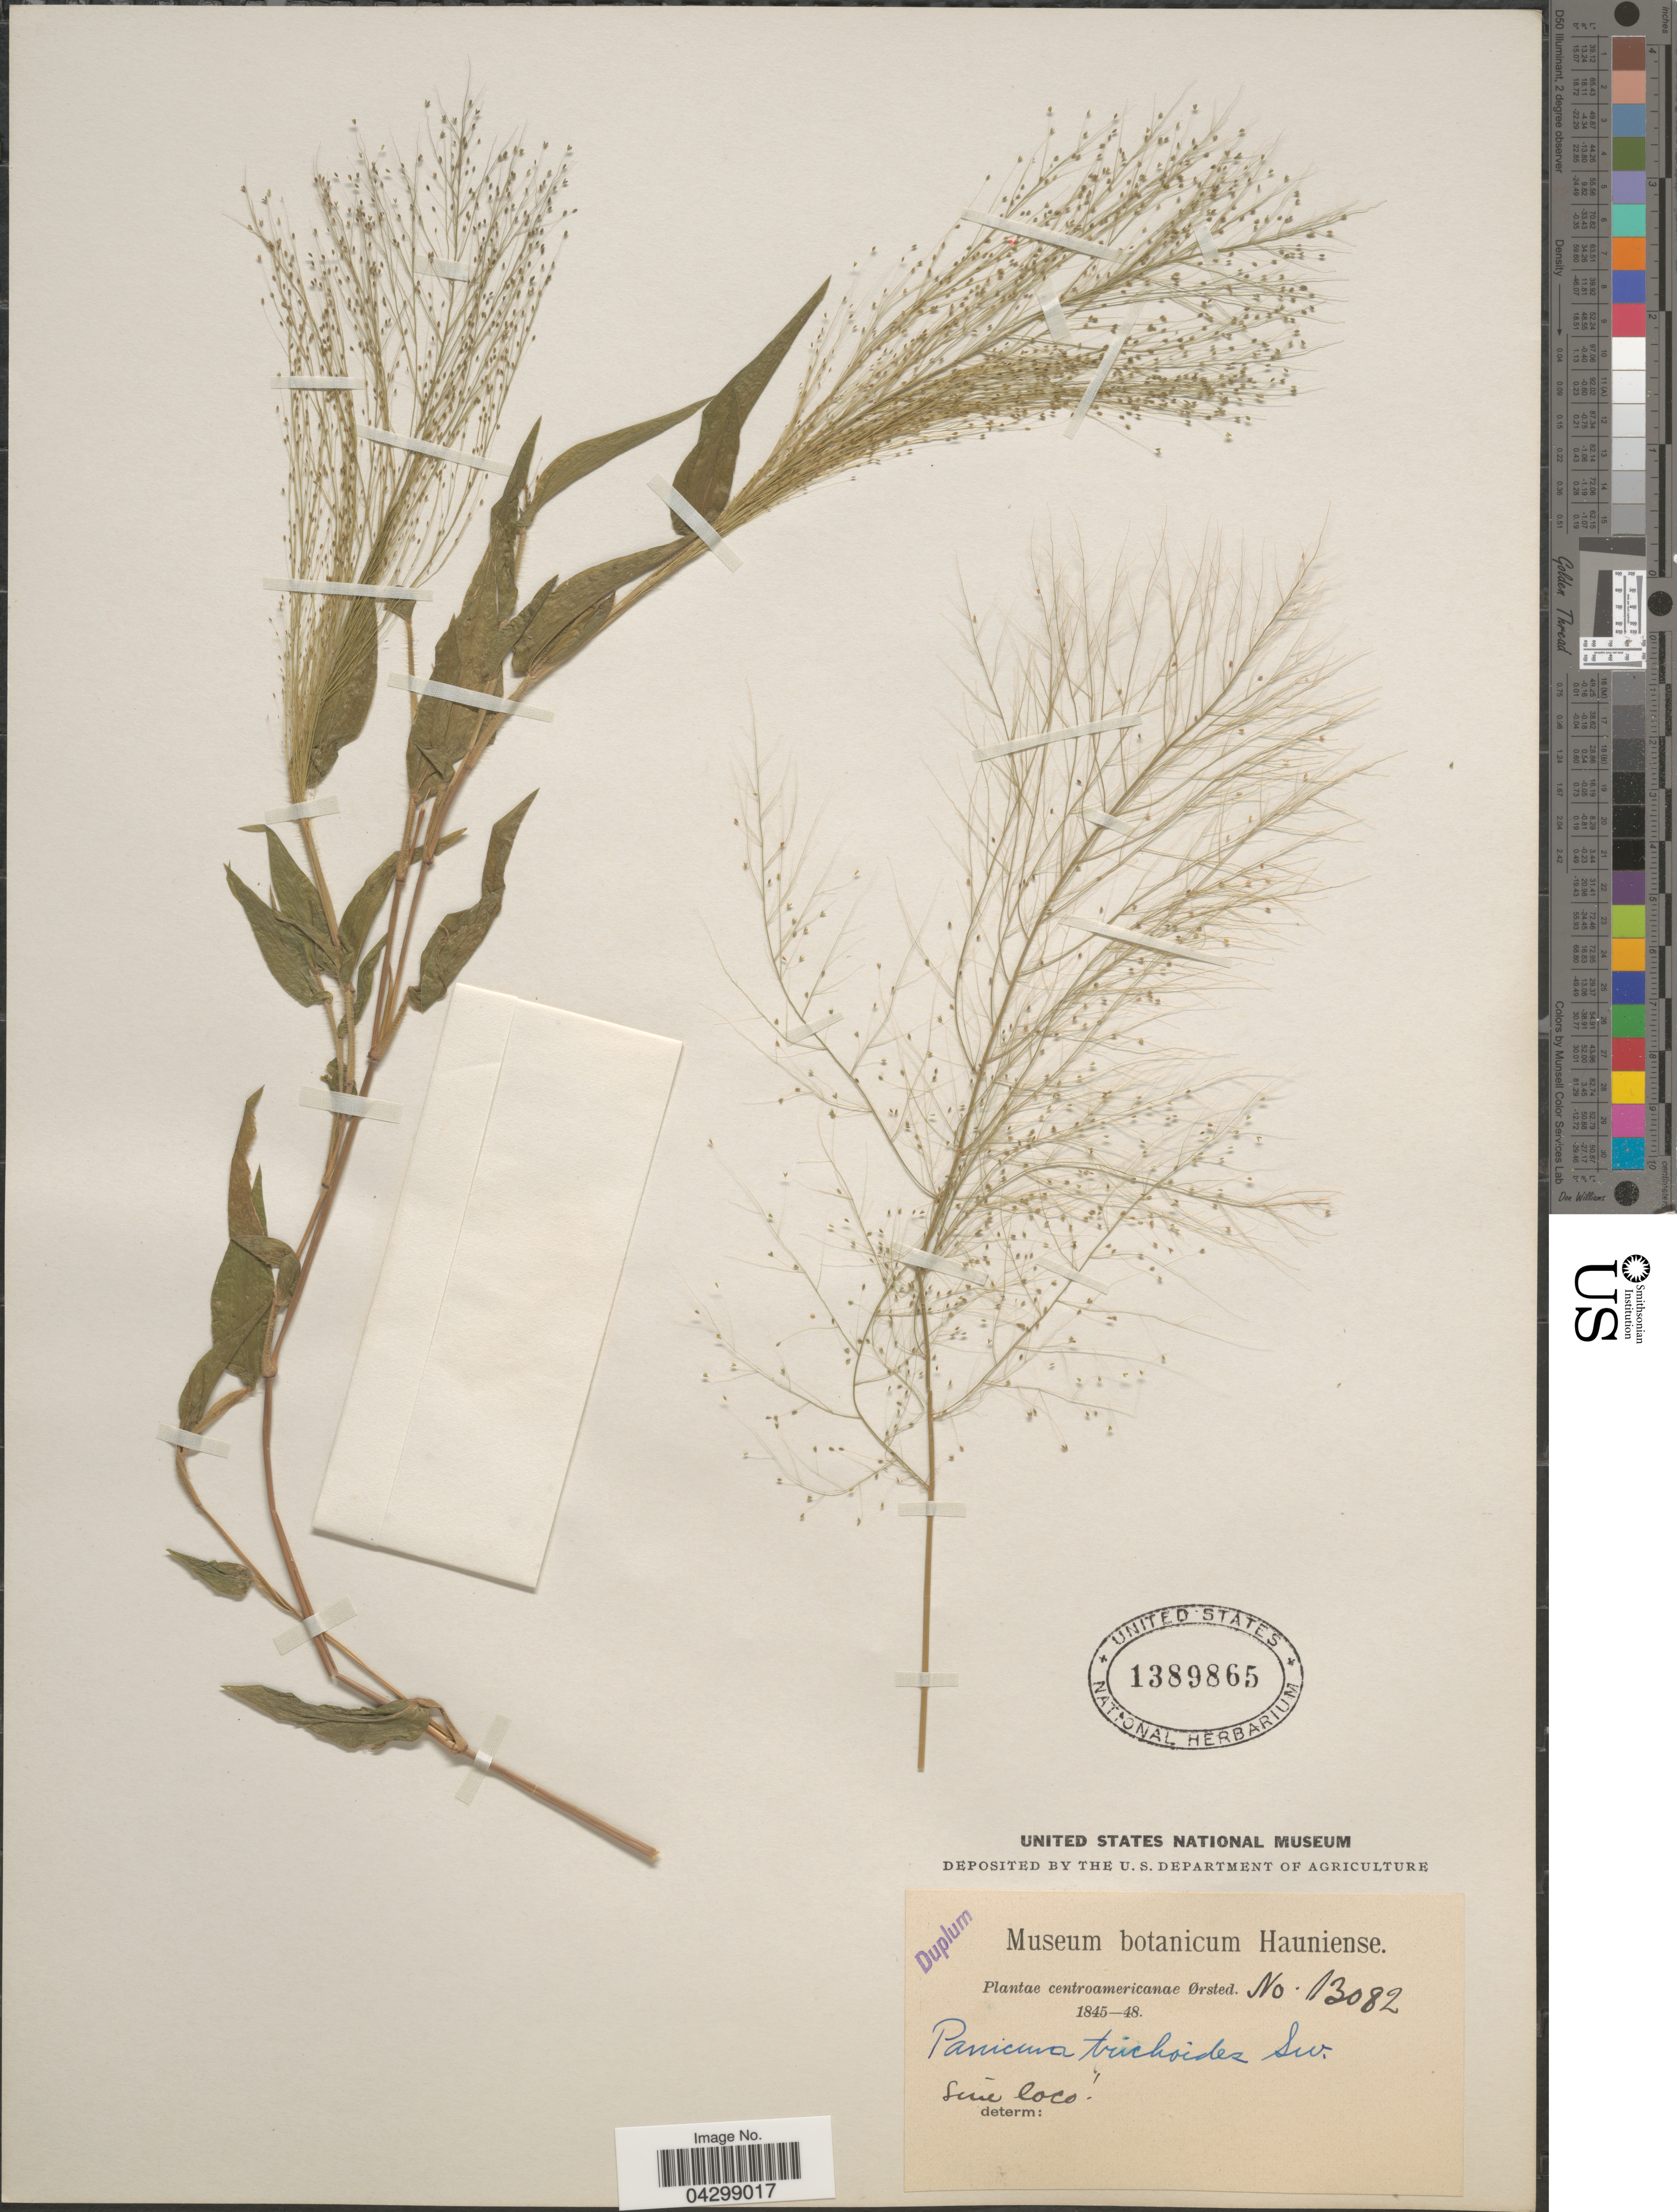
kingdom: Plantae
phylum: Tracheophyta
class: Liliopsida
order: Poales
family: Poaceae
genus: Panicum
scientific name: Panicum trichoides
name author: Sw.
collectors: Ørsted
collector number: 13082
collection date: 1845/1848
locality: Centroamericanae.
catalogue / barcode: US 1389865